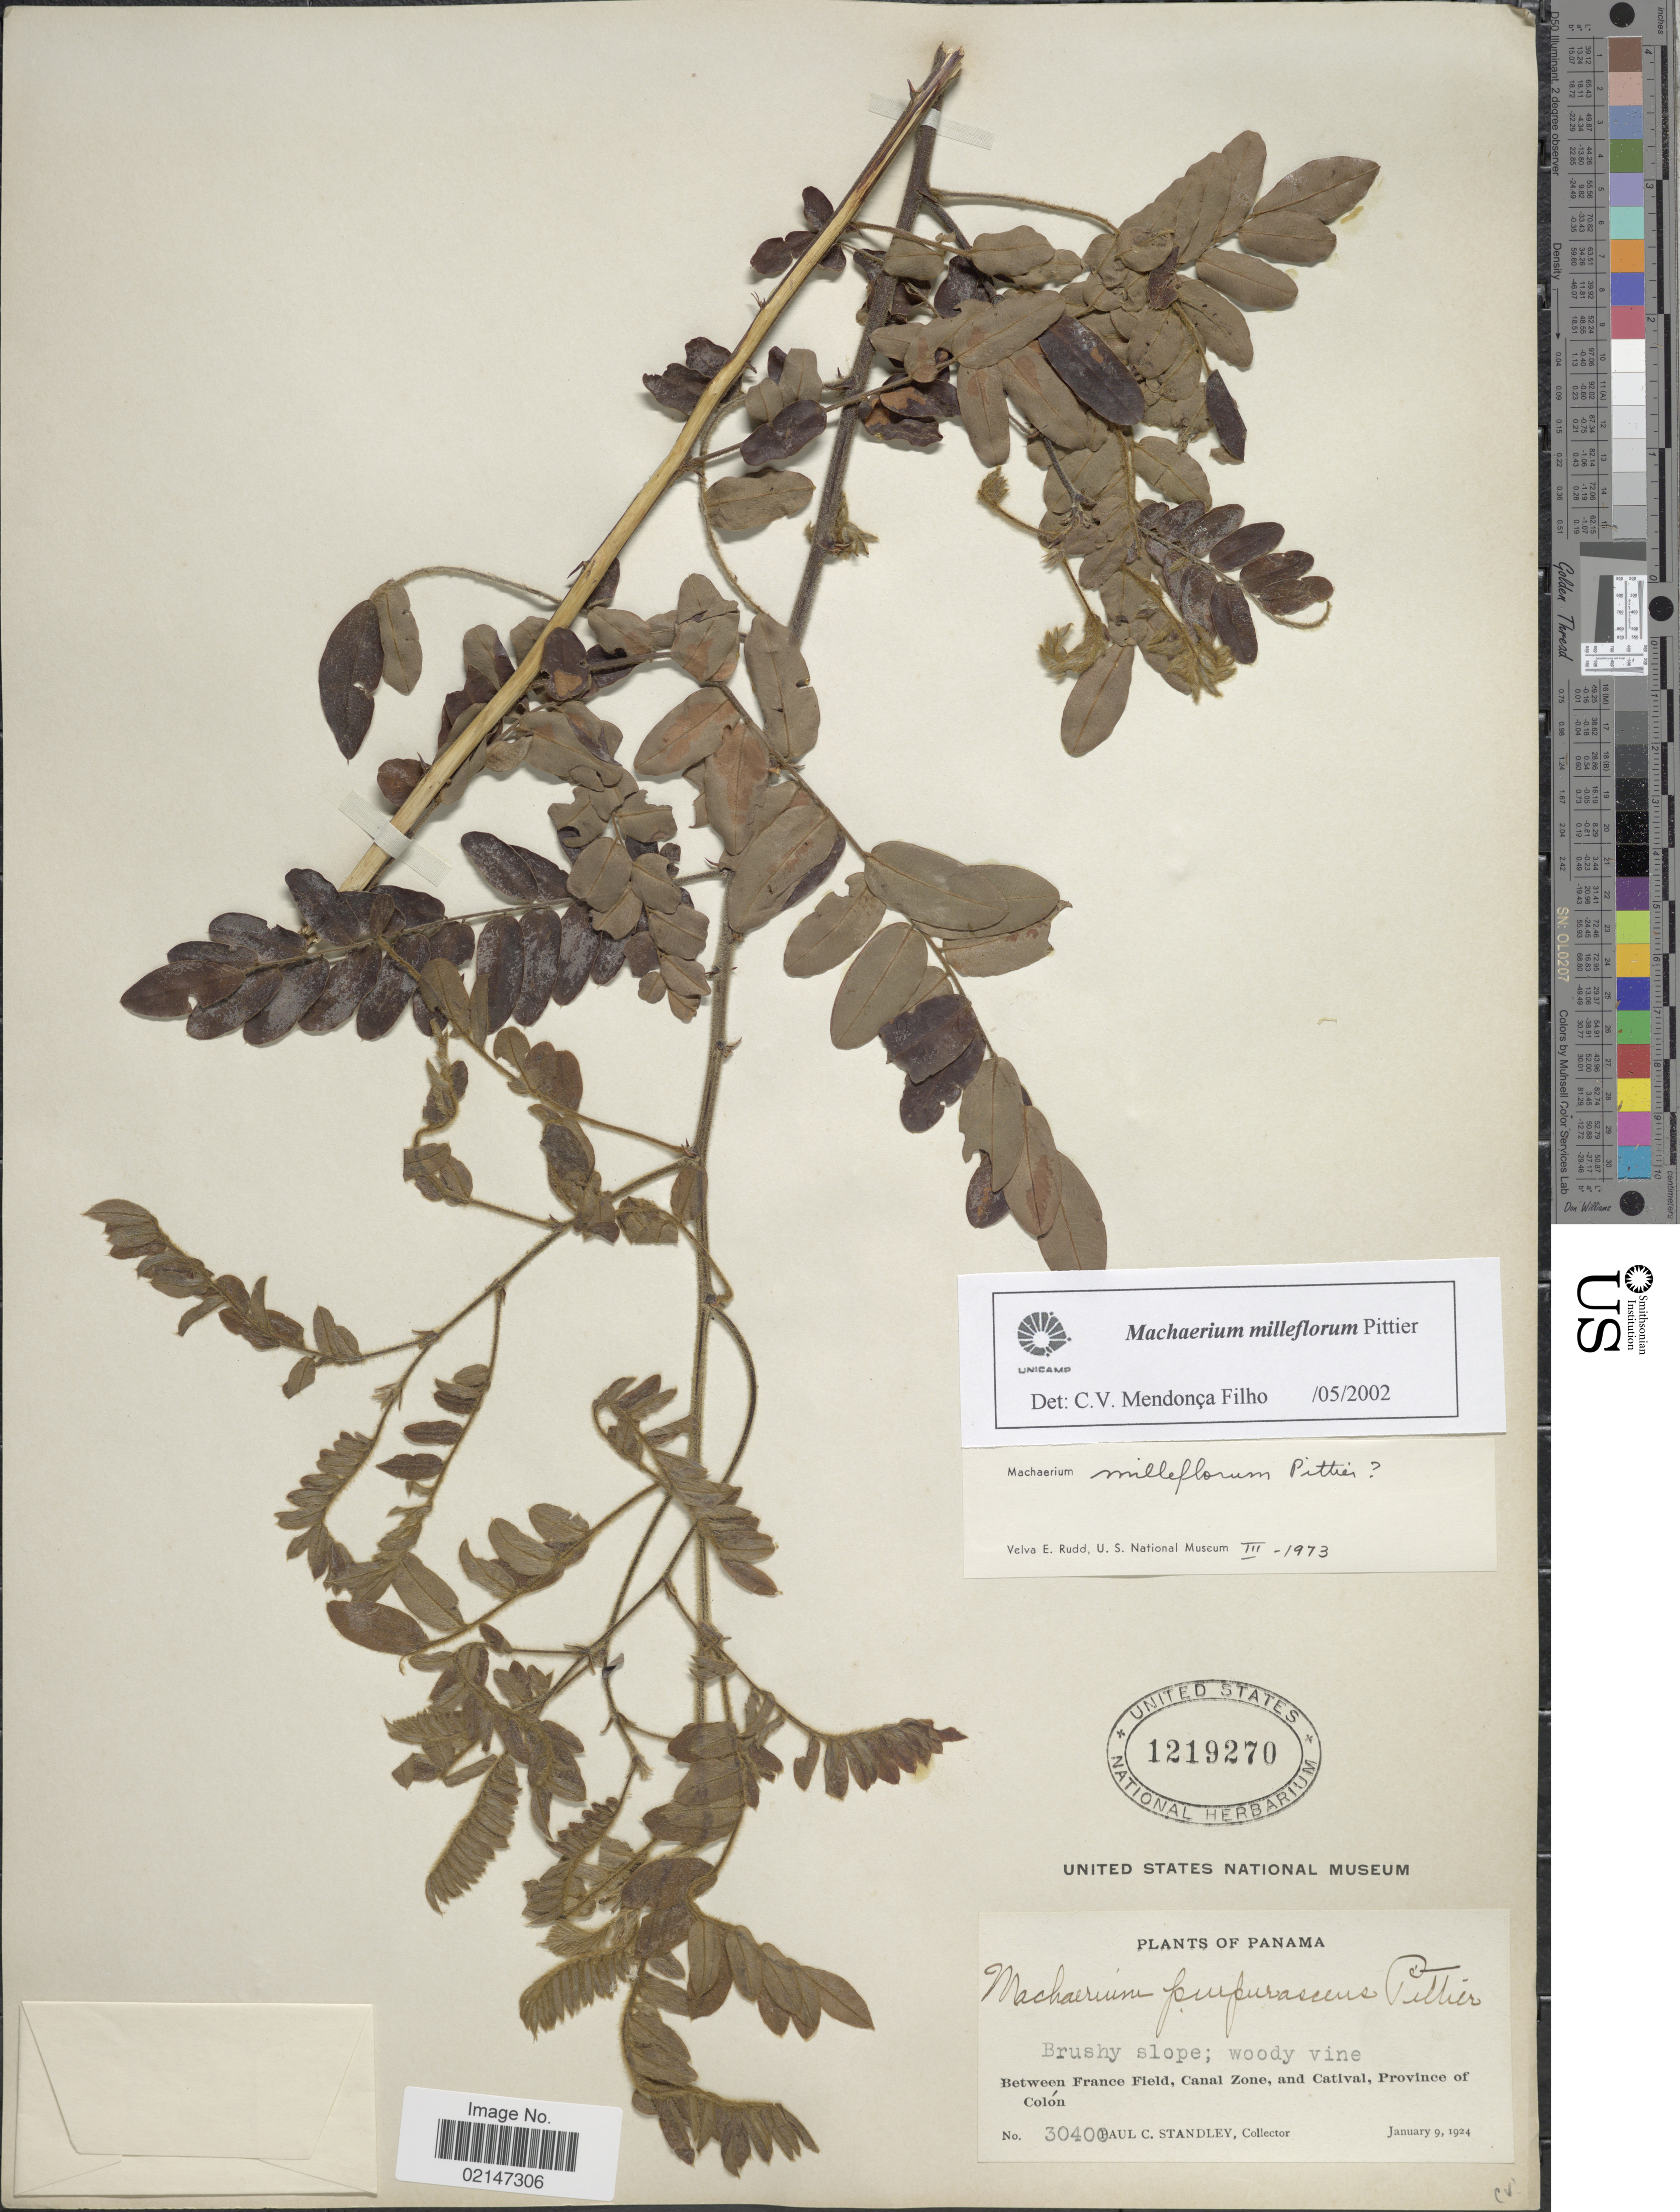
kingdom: Plantae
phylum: Tracheophyta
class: Magnoliopsida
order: Fabales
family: Fabaceae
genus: Machaerium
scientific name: Machaerium milleflorum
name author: Pittier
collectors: P. C. Standley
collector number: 30400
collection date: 1924-01-09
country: Panama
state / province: Colón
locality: Brushy slope; woody vine, Between France Field, Canal Zone, and Catival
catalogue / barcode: US 1219270